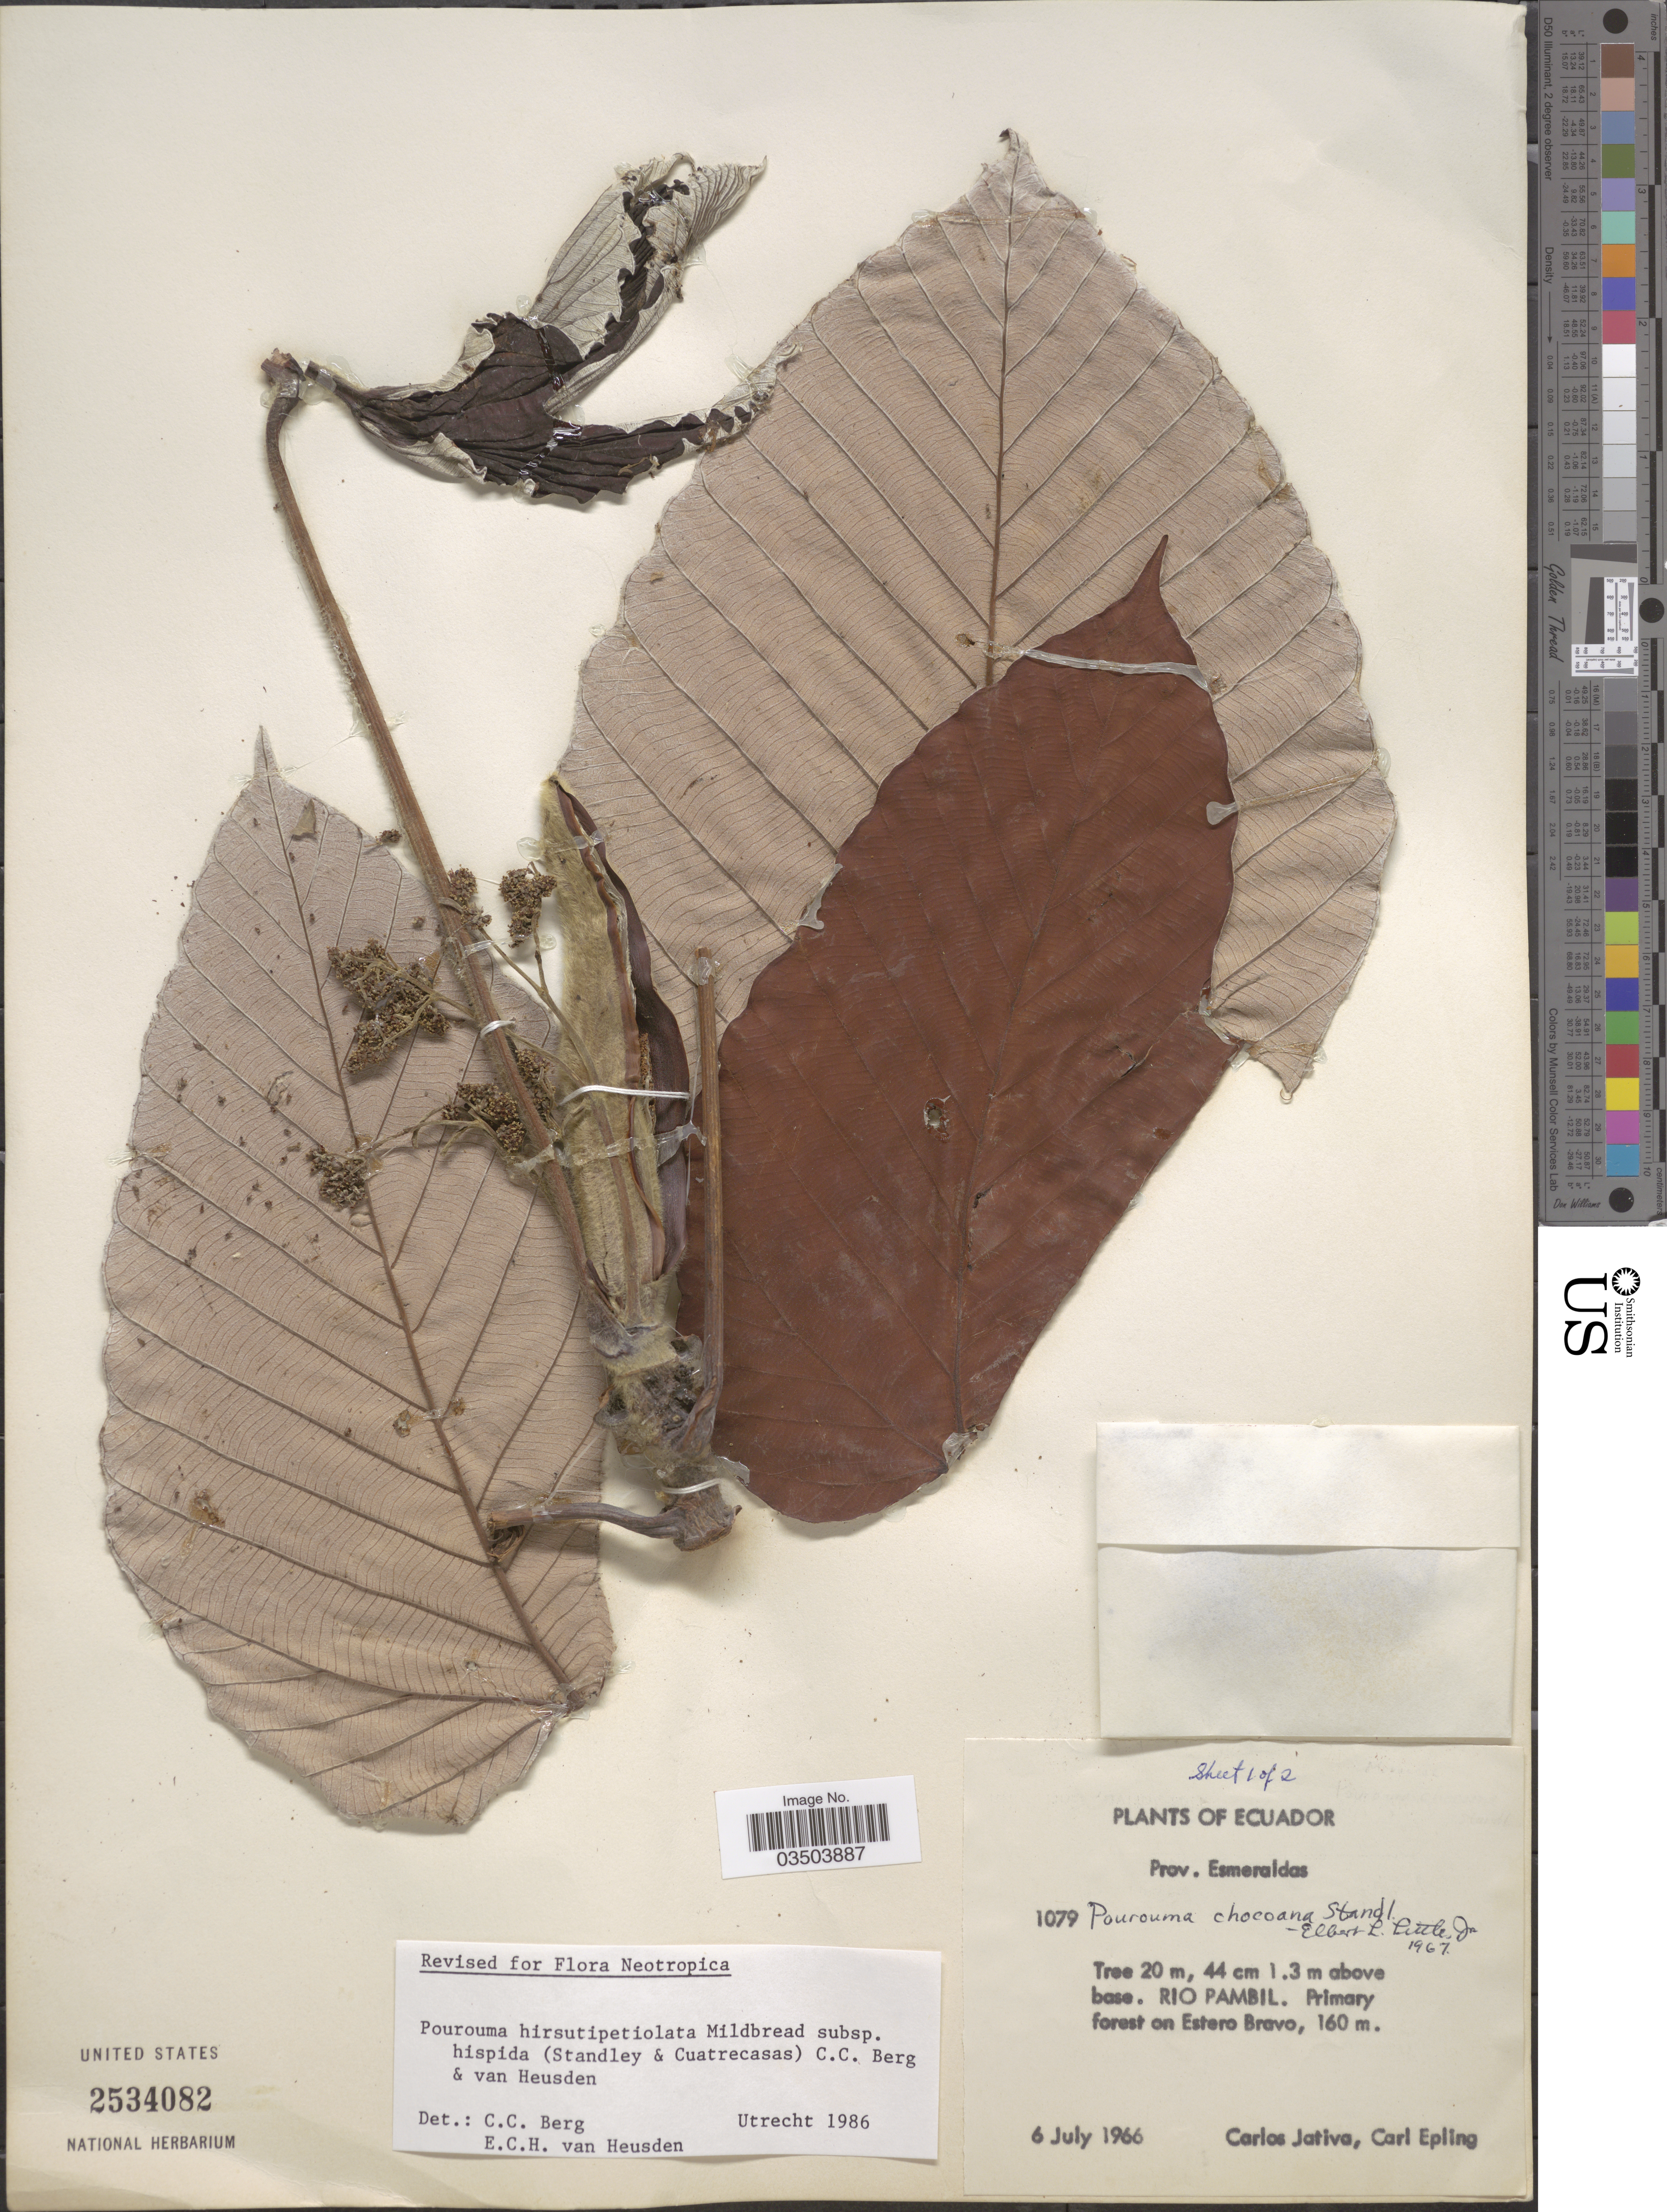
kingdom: Plantae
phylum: Tracheophyta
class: Magnoliopsida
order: Rosales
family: Urticaceae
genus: Pourouma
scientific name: Pourouma hirsutipetiolata subsp. hispida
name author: (Standl. & Cuatrec.) C.C. Berg & Heusden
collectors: C. D. Játiva & C. C. Epling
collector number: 1079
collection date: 1966-07-06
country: Ecuador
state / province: Esmeraldas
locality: Rio Pambil. Primary forest on Estero Bravo.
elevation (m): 160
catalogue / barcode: US 2534082